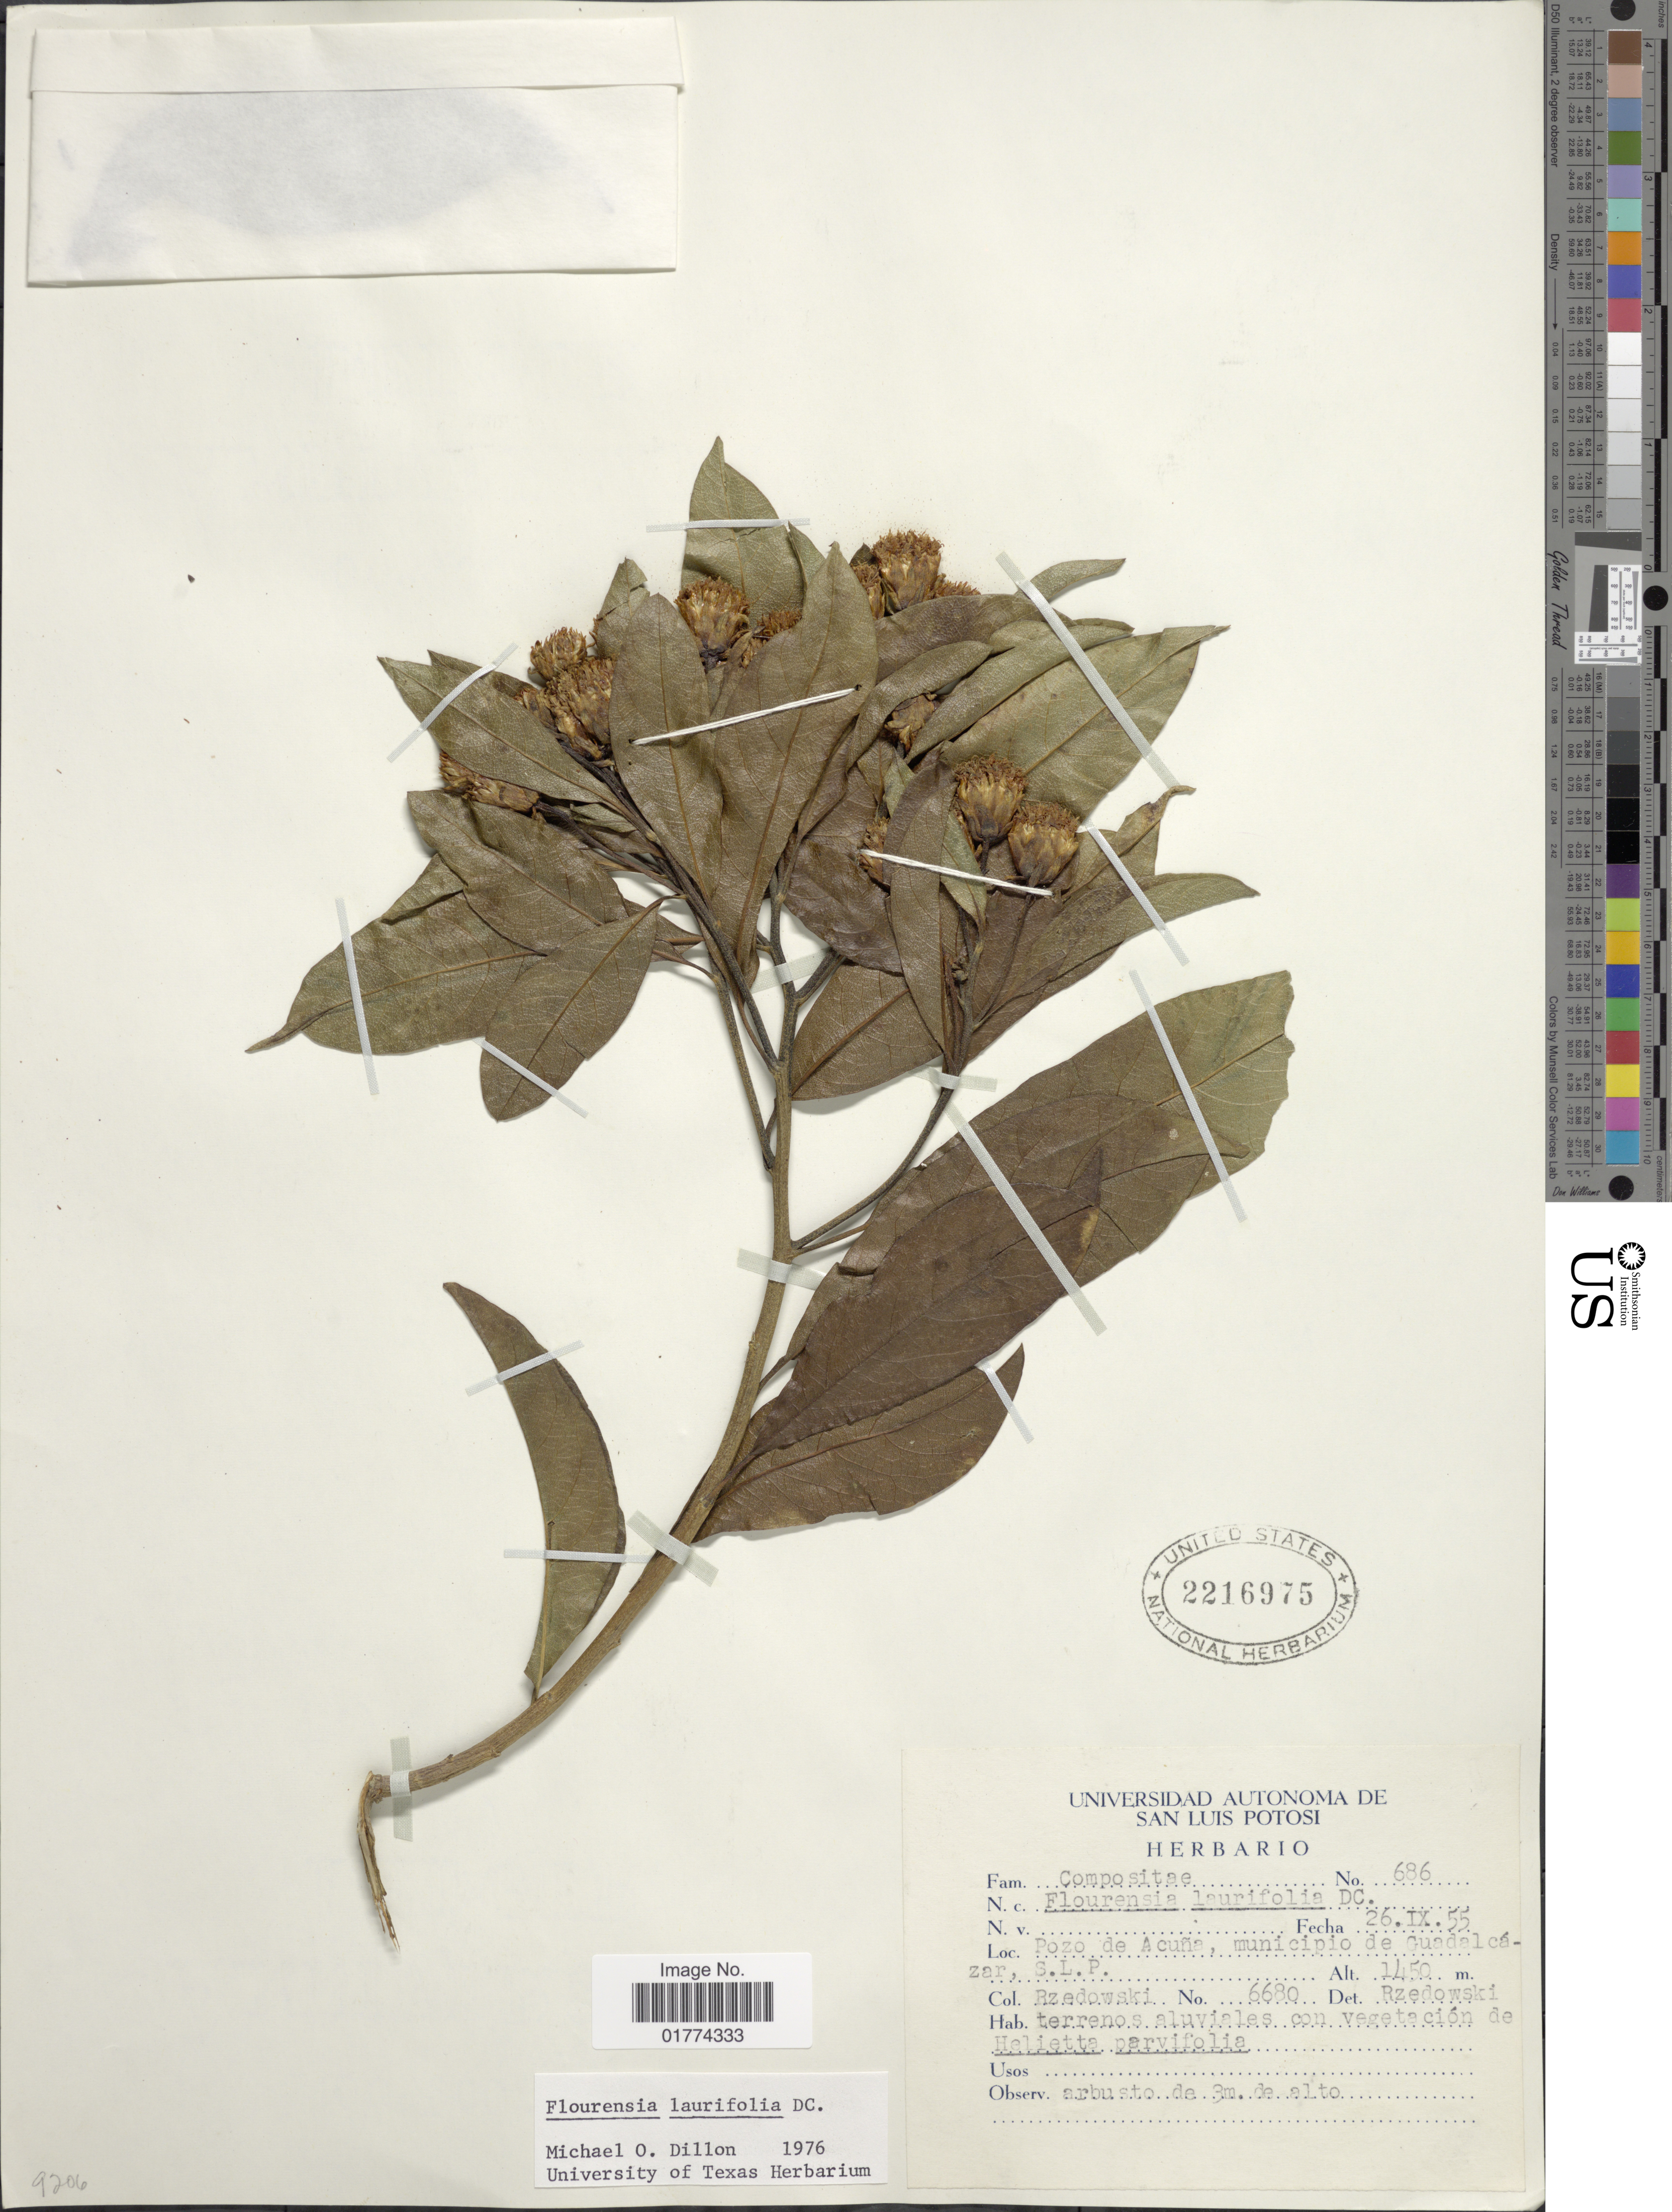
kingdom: Plantae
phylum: Tracheophyta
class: Magnoliopsida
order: Asterales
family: Asteraceae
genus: Flourensia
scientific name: Flourensia laurifolia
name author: DC.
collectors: Rzedowski, --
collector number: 6680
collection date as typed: Transcribed d/m/y: 26/9/55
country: Mexico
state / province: San Luis Potosí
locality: Pozo de Acuna, municipio de Guadalcazar, S.L.P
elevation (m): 1450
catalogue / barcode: US 2216975